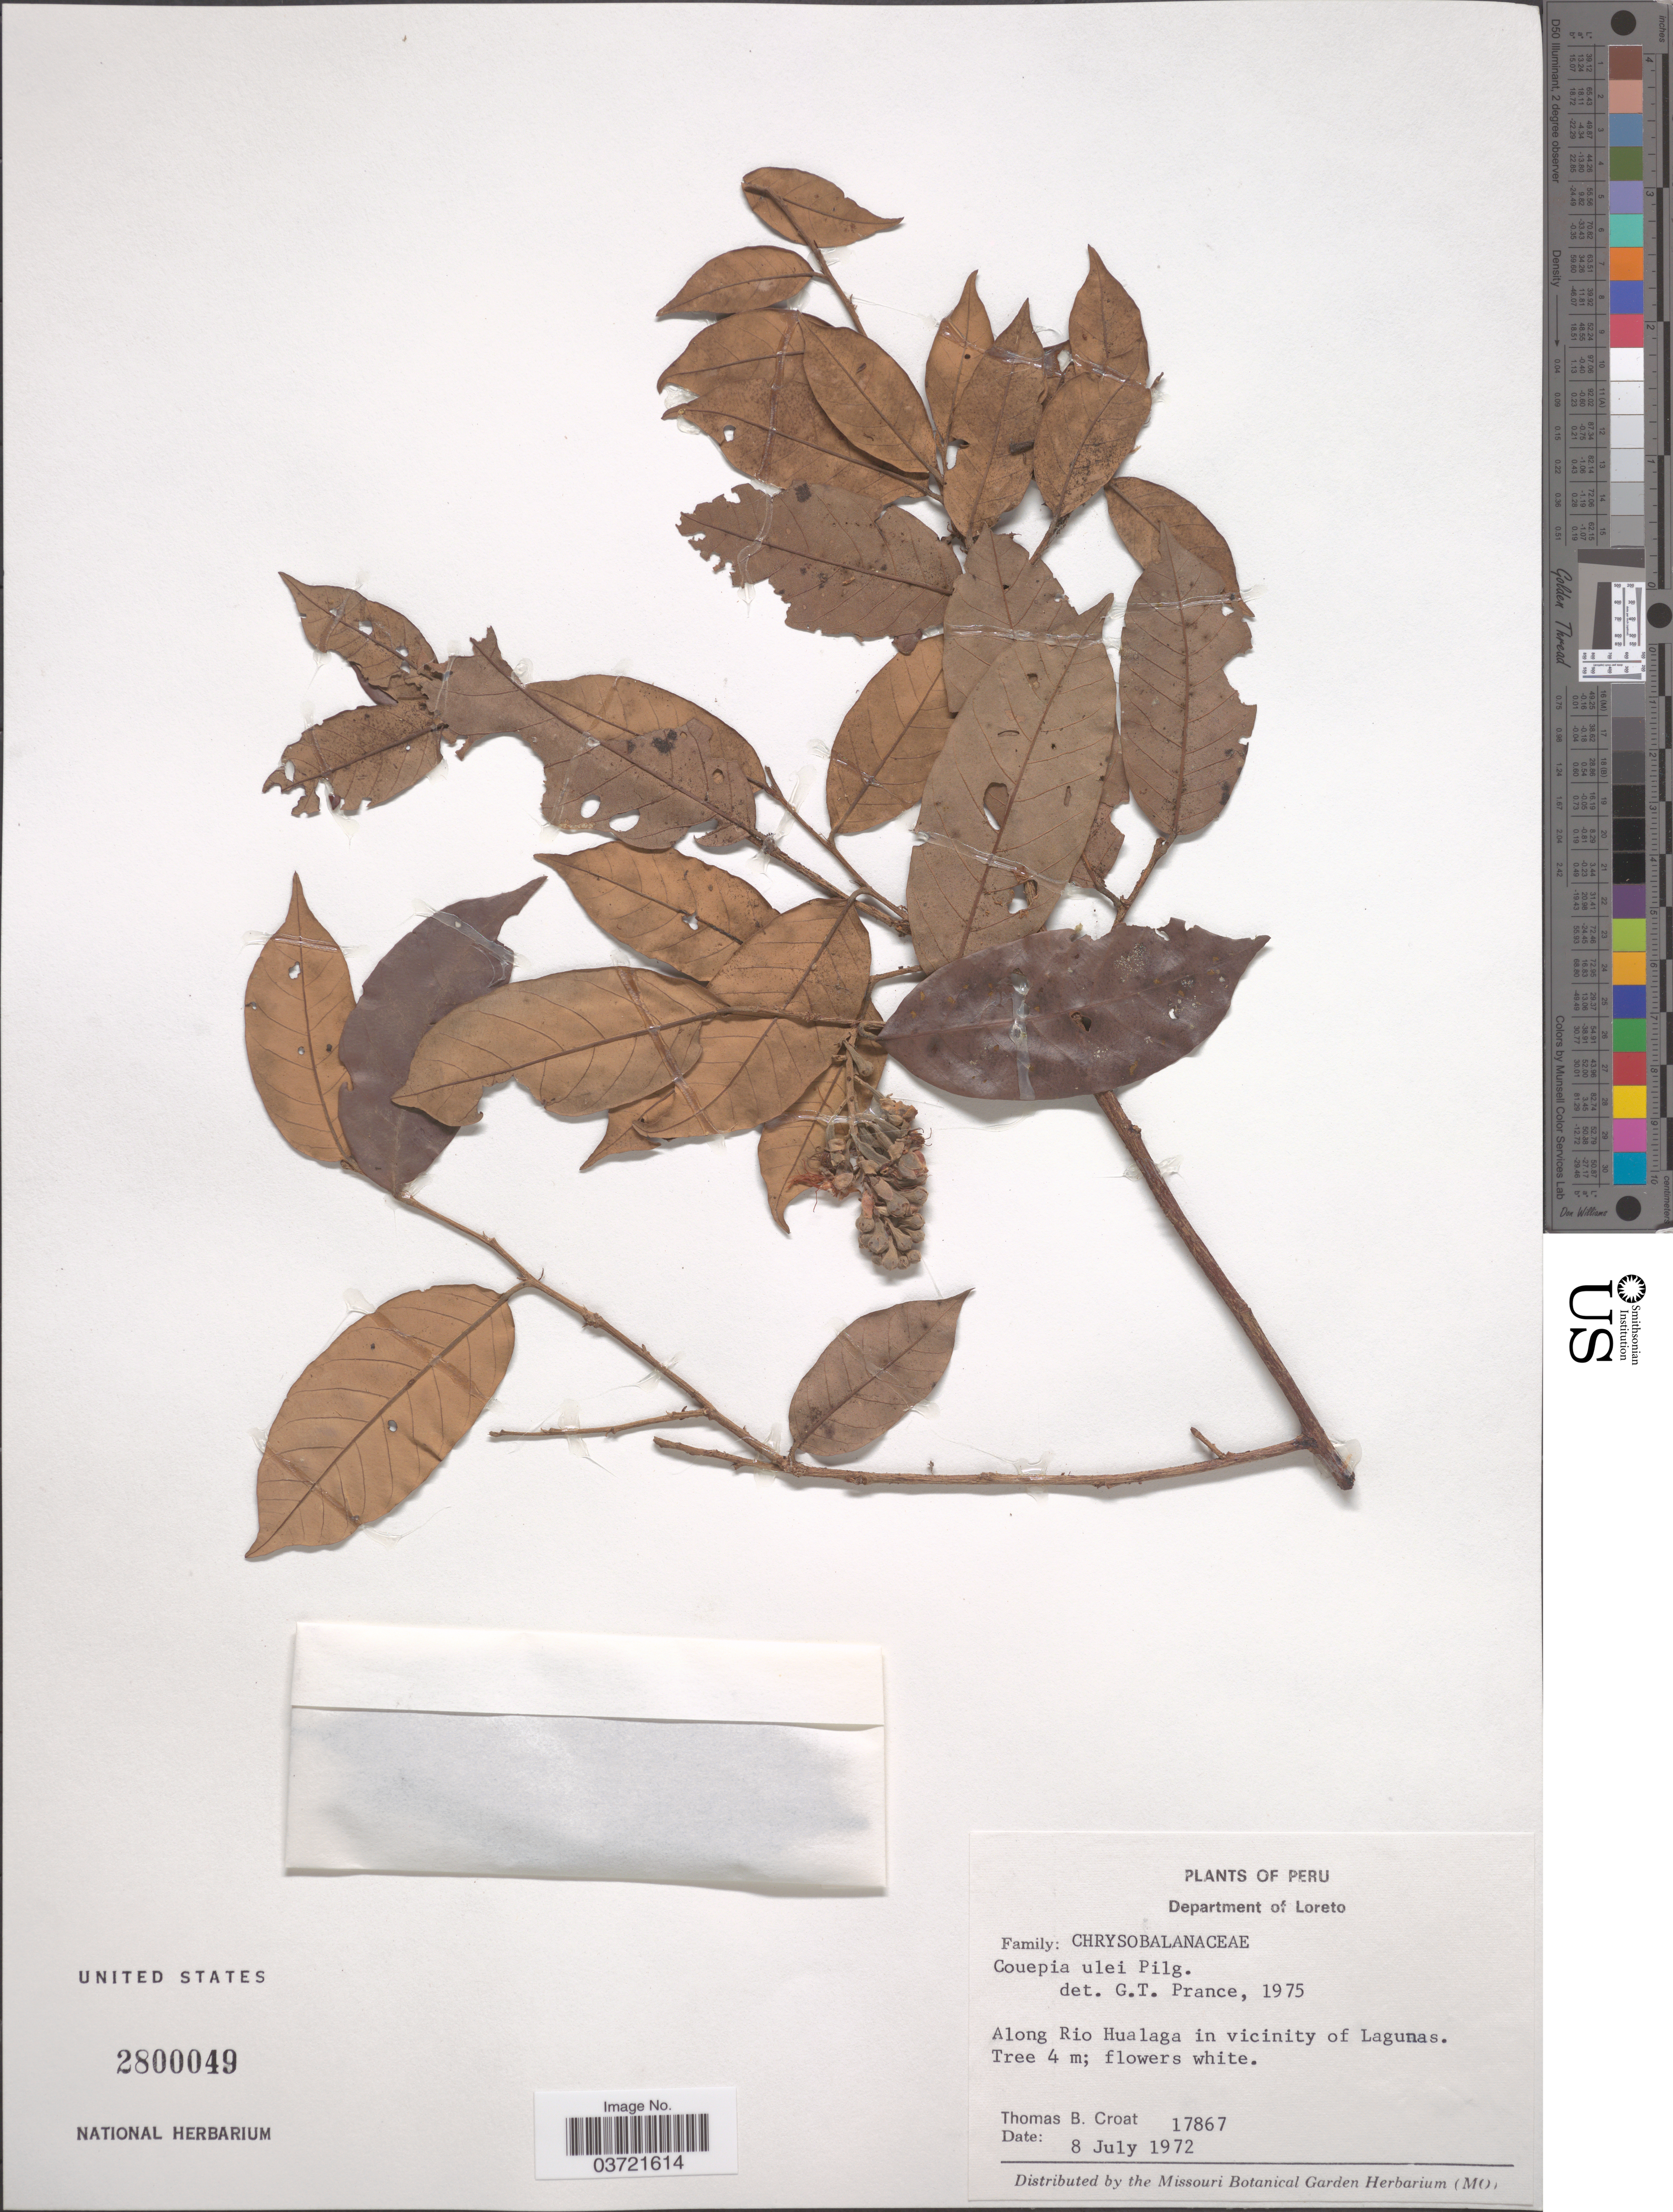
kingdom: Plantae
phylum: Tracheophyta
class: Magnoliopsida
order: Malpighiales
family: Chrysobalanaceae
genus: Couepia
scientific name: Couepia ulei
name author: Pilg.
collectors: T. B. Croat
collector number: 17867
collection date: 1972-07-08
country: Peru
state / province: Loreto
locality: Department of Loreto. Along Rio Hualaga in vicinity of Lagunas.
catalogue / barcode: US 2800049